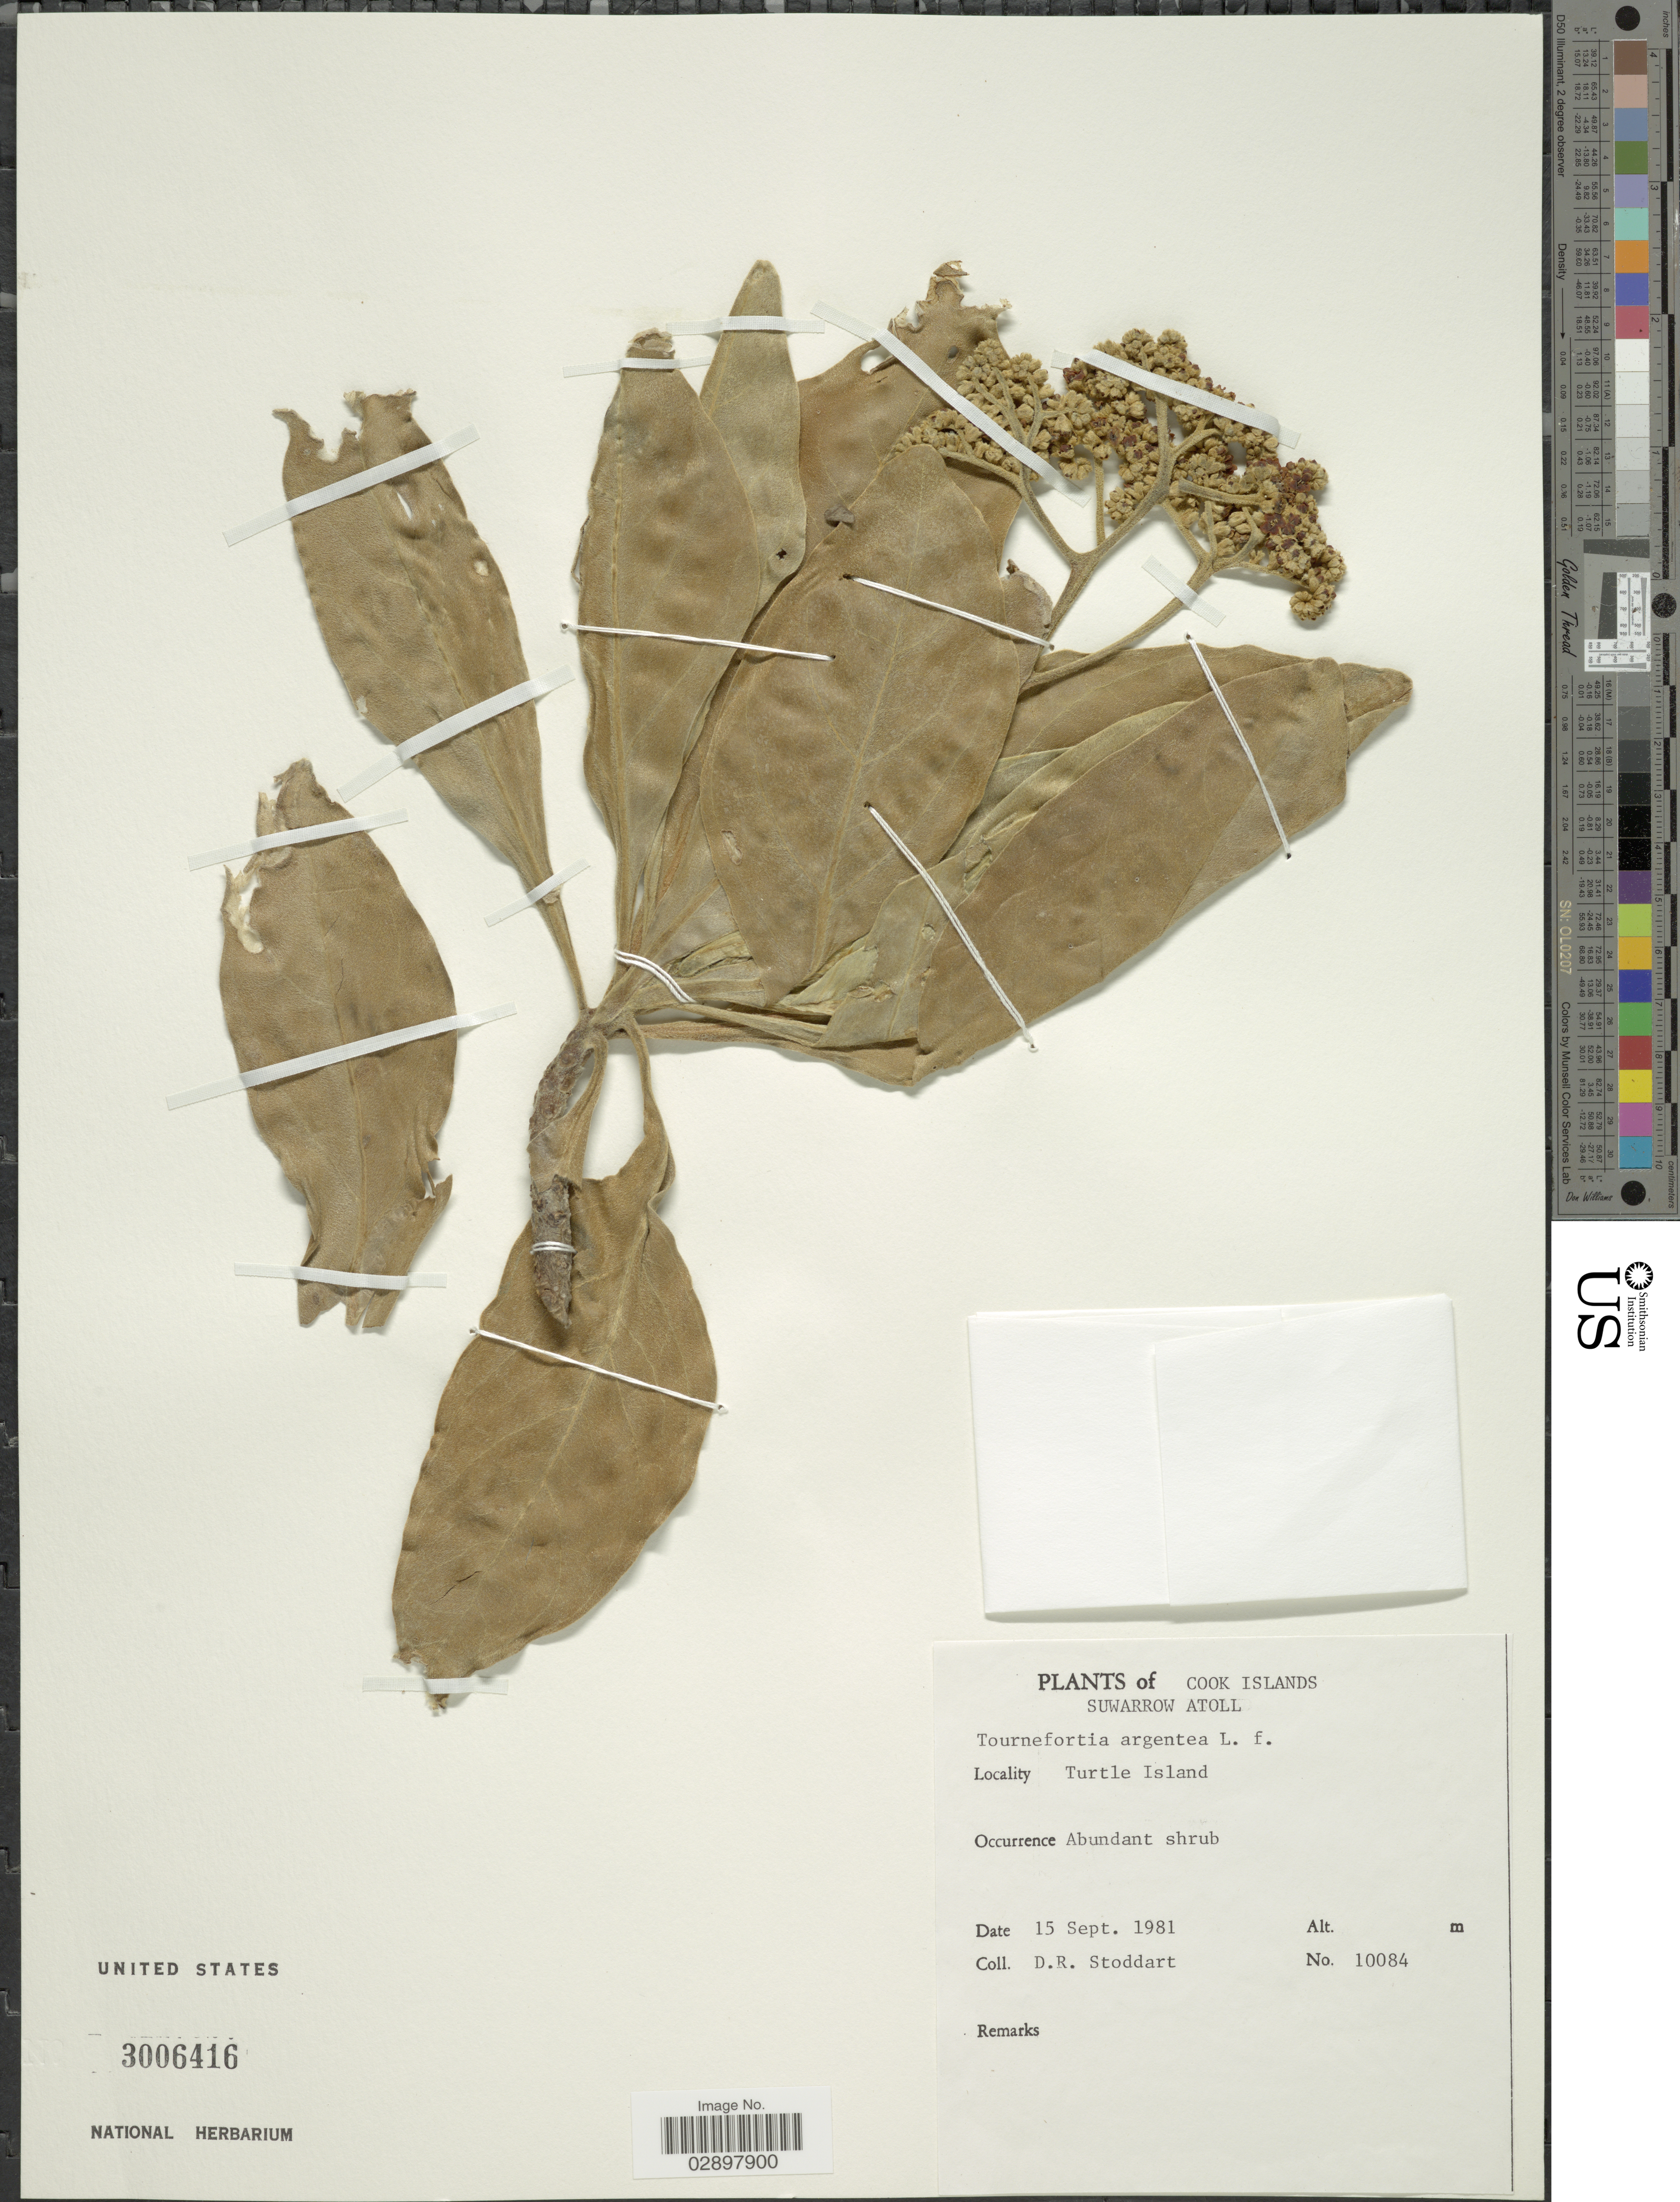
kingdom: Plantae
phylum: Tracheophyta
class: Magnoliopsida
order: Boraginales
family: Heliotropiaceae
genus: Heliotropium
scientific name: Heliotropium arboreum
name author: (Blanco) Mabberley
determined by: Wagner, W. L., (BOT), Smithsonian Institution - National Museum of Natural History (UNITED STATES)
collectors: D. R. Stoddart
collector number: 10084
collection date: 1981-09-15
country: Cook Islands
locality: Suwarrow Atoll. Turtle Island.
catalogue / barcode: US 3006416